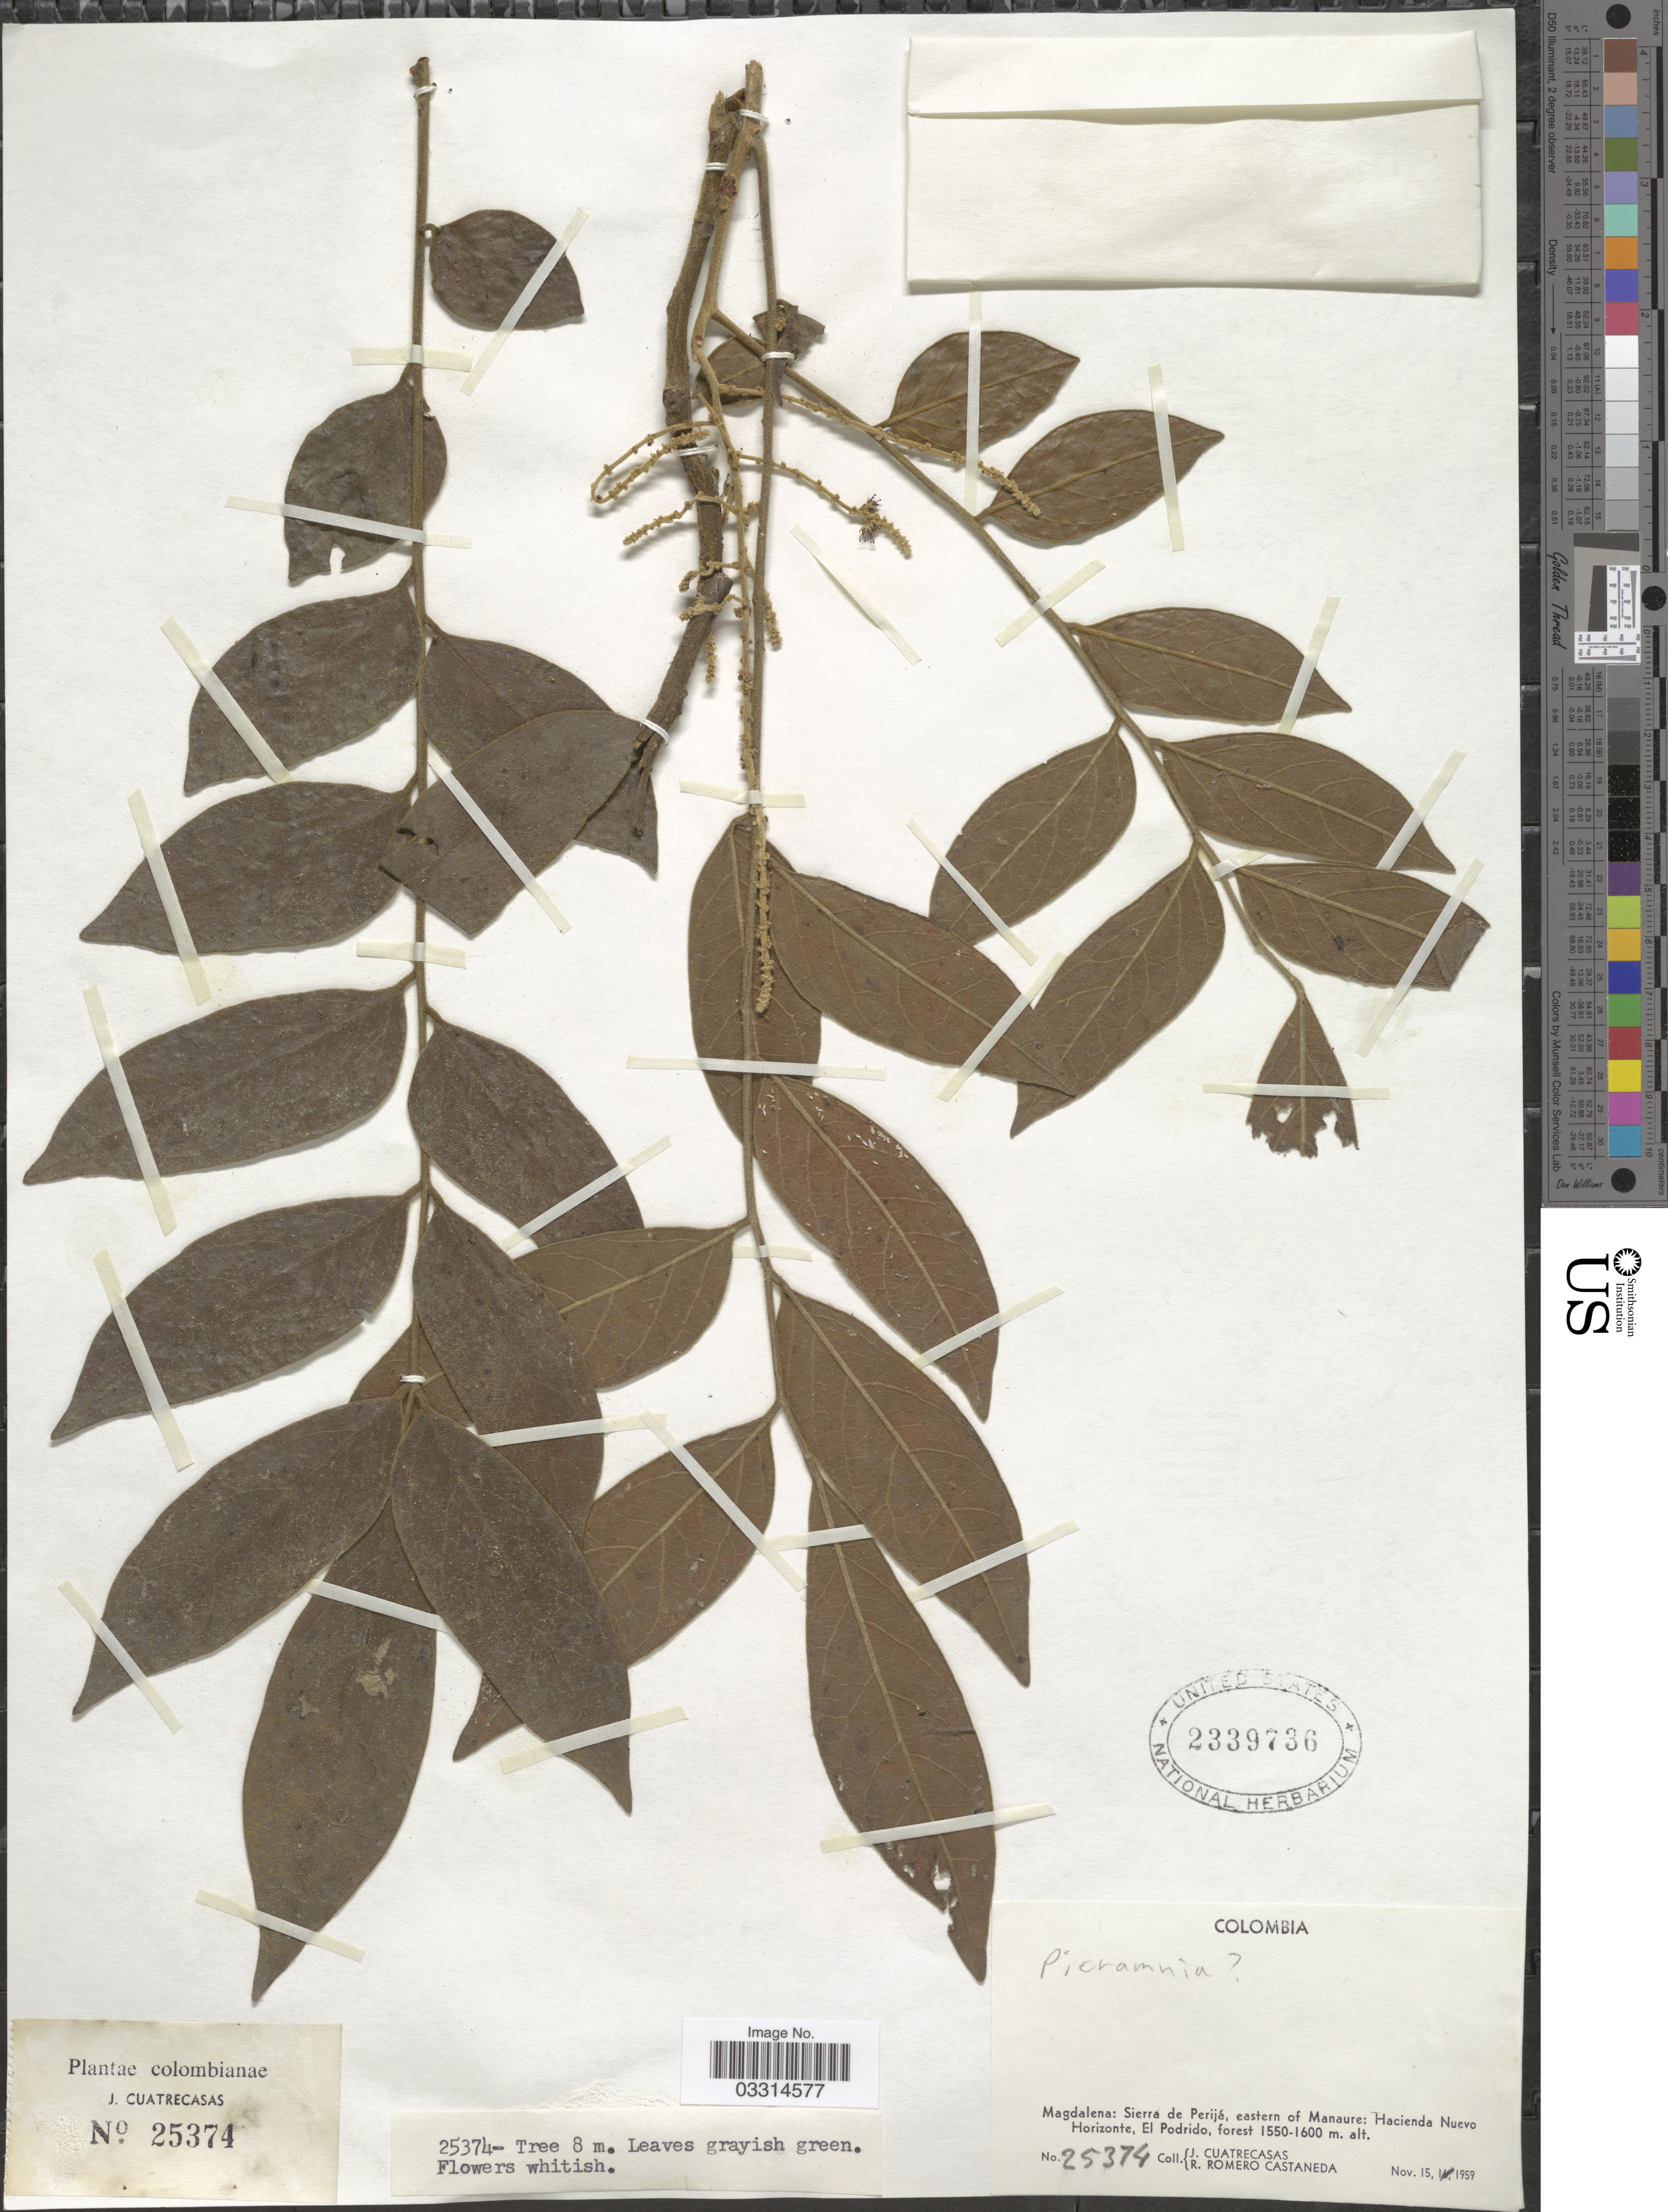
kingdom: Plantae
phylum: Tracheophyta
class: Magnoliopsida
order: Picramniales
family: Picramniaceae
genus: Picramnia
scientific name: Picramnia sp.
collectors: J. Cuatrecasas & R. Romero Castañeda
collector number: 25374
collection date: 1959-11-15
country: Colombia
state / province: Magdalena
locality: Sierra de Perijá, eastern of Manaure: Hacienda Nuevo Horizonte, El Podrido.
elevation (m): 1550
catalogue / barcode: US 2339736